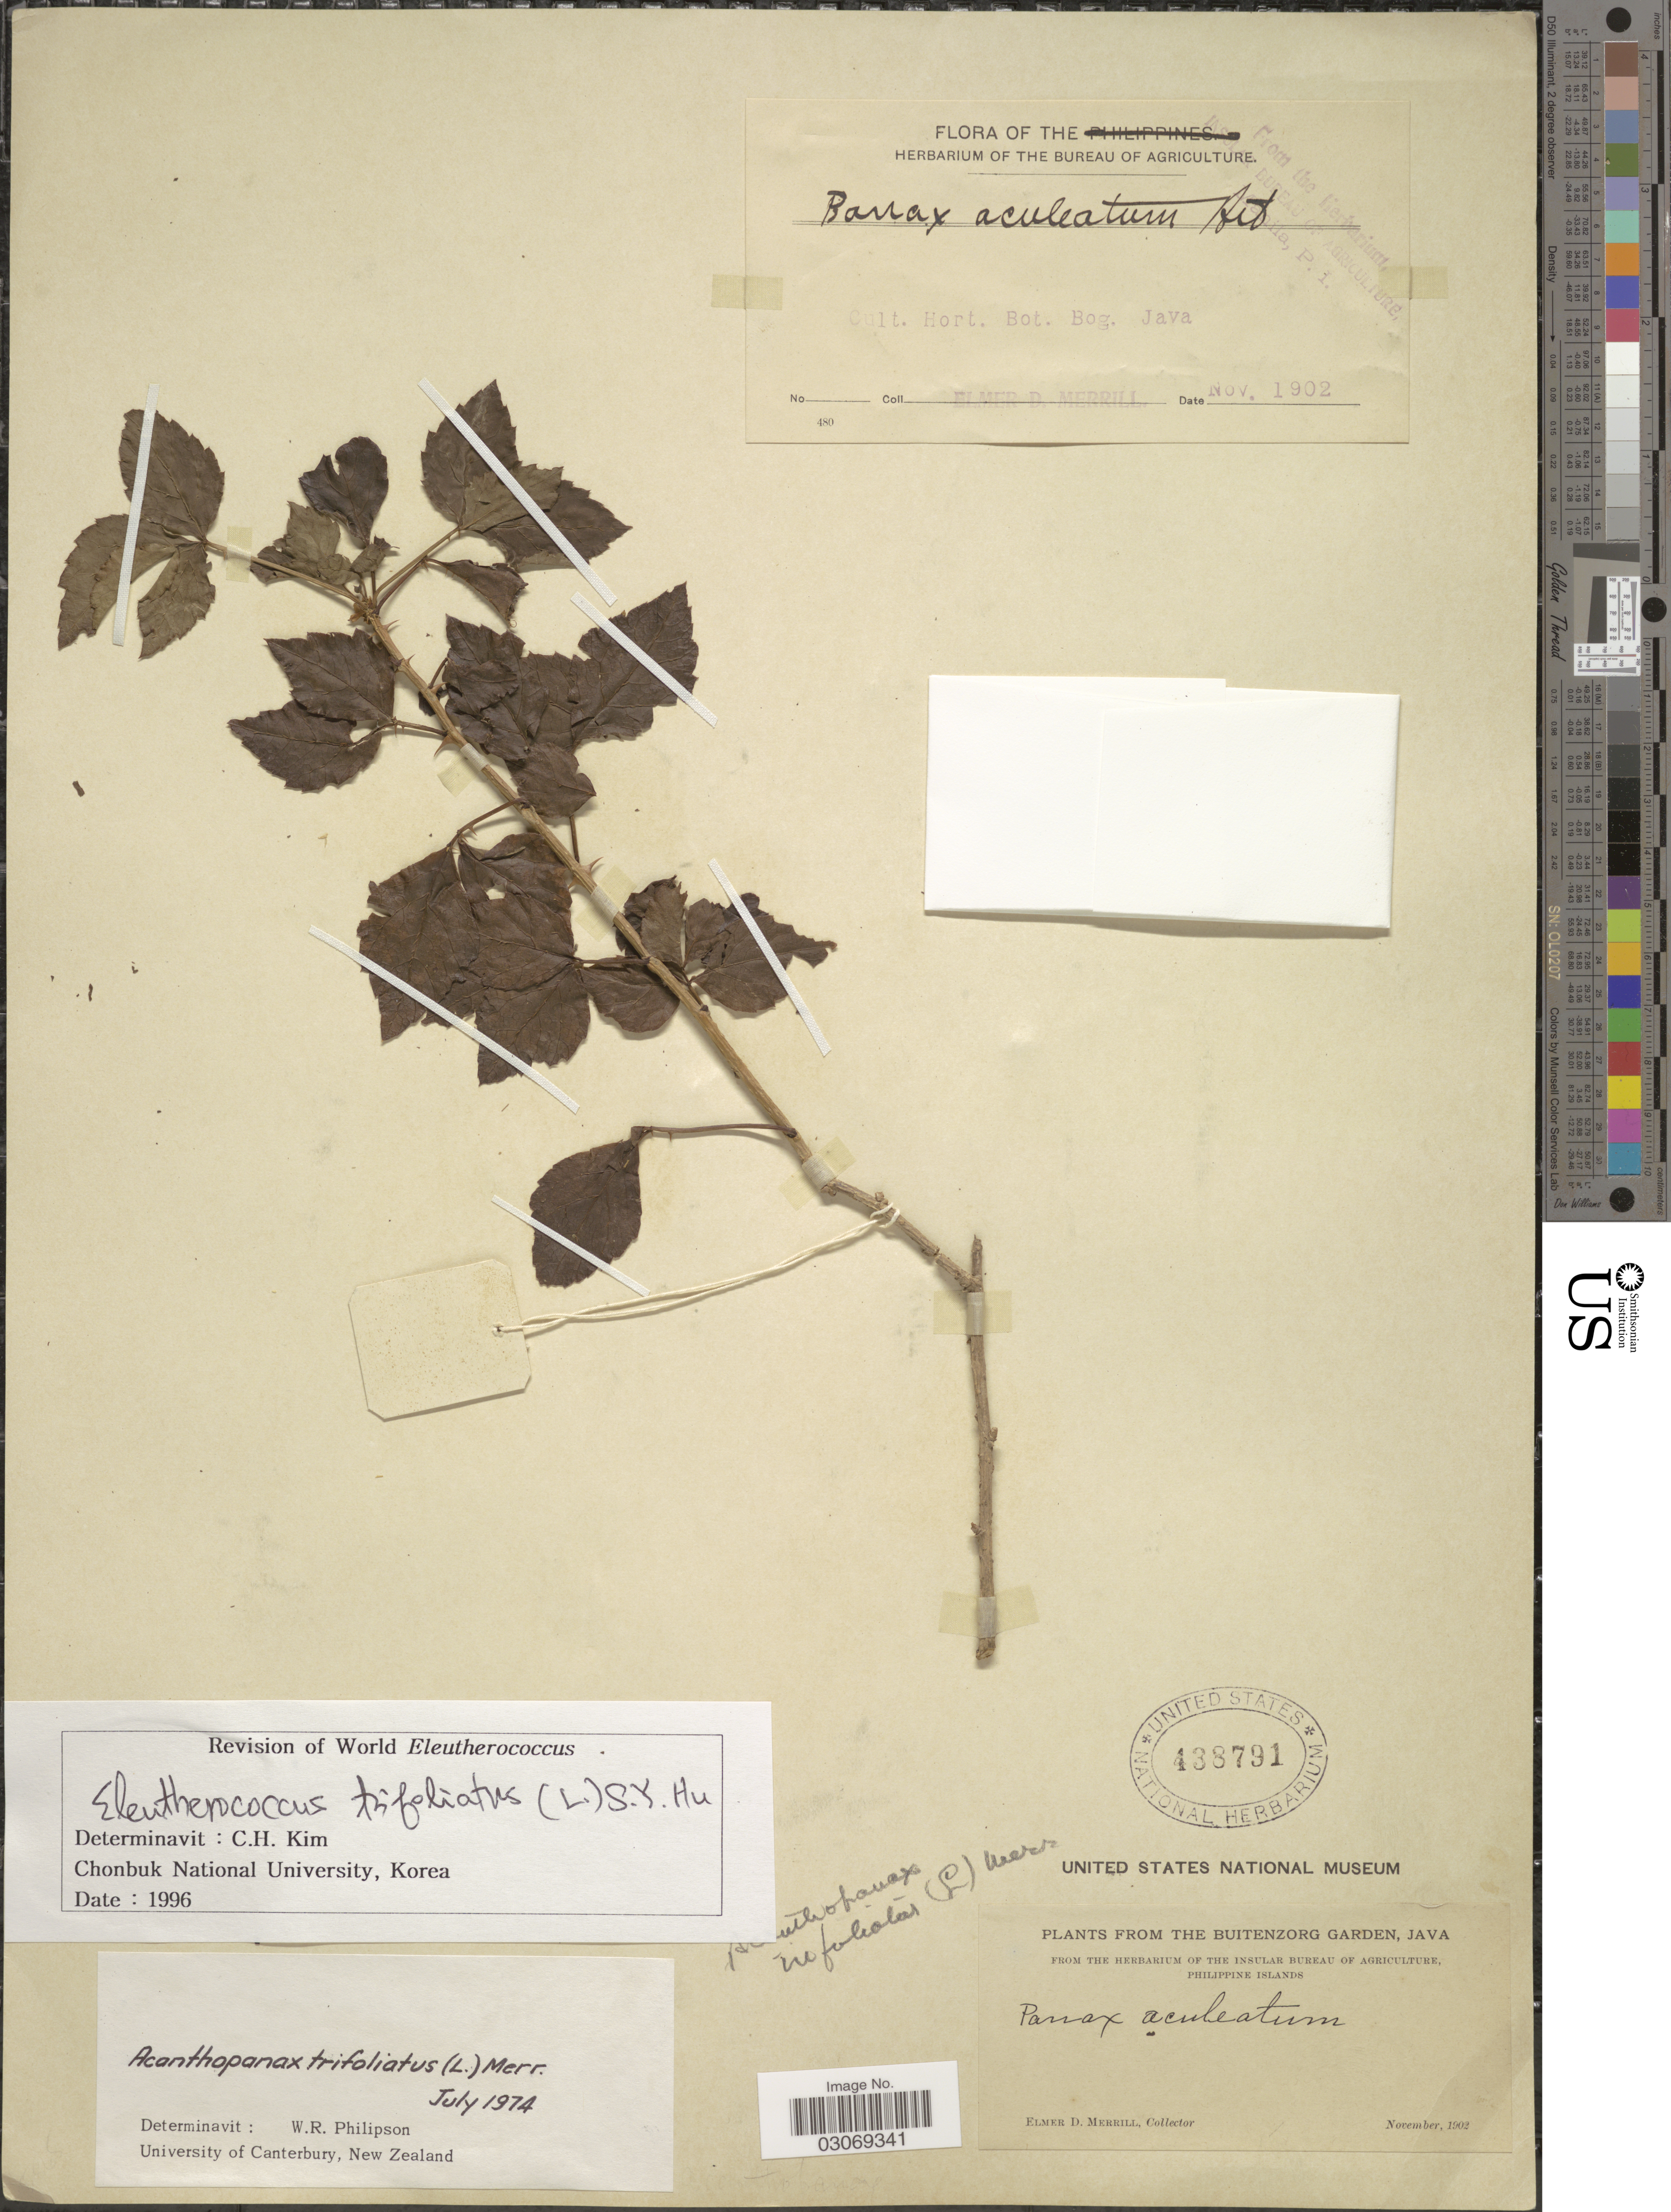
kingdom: Plantae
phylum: Tracheophyta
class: Magnoliopsida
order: Apiales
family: Araliaceae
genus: Eleutherococcus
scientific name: Eleutherococcus trifoliatus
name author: (L.) S.Y. Hu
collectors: E. D. Merrill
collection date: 1902-11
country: Indonesia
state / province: Java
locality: Buitenzorg Garden. Cult. Hort. Bot. Bog. Java.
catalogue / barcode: US 438791